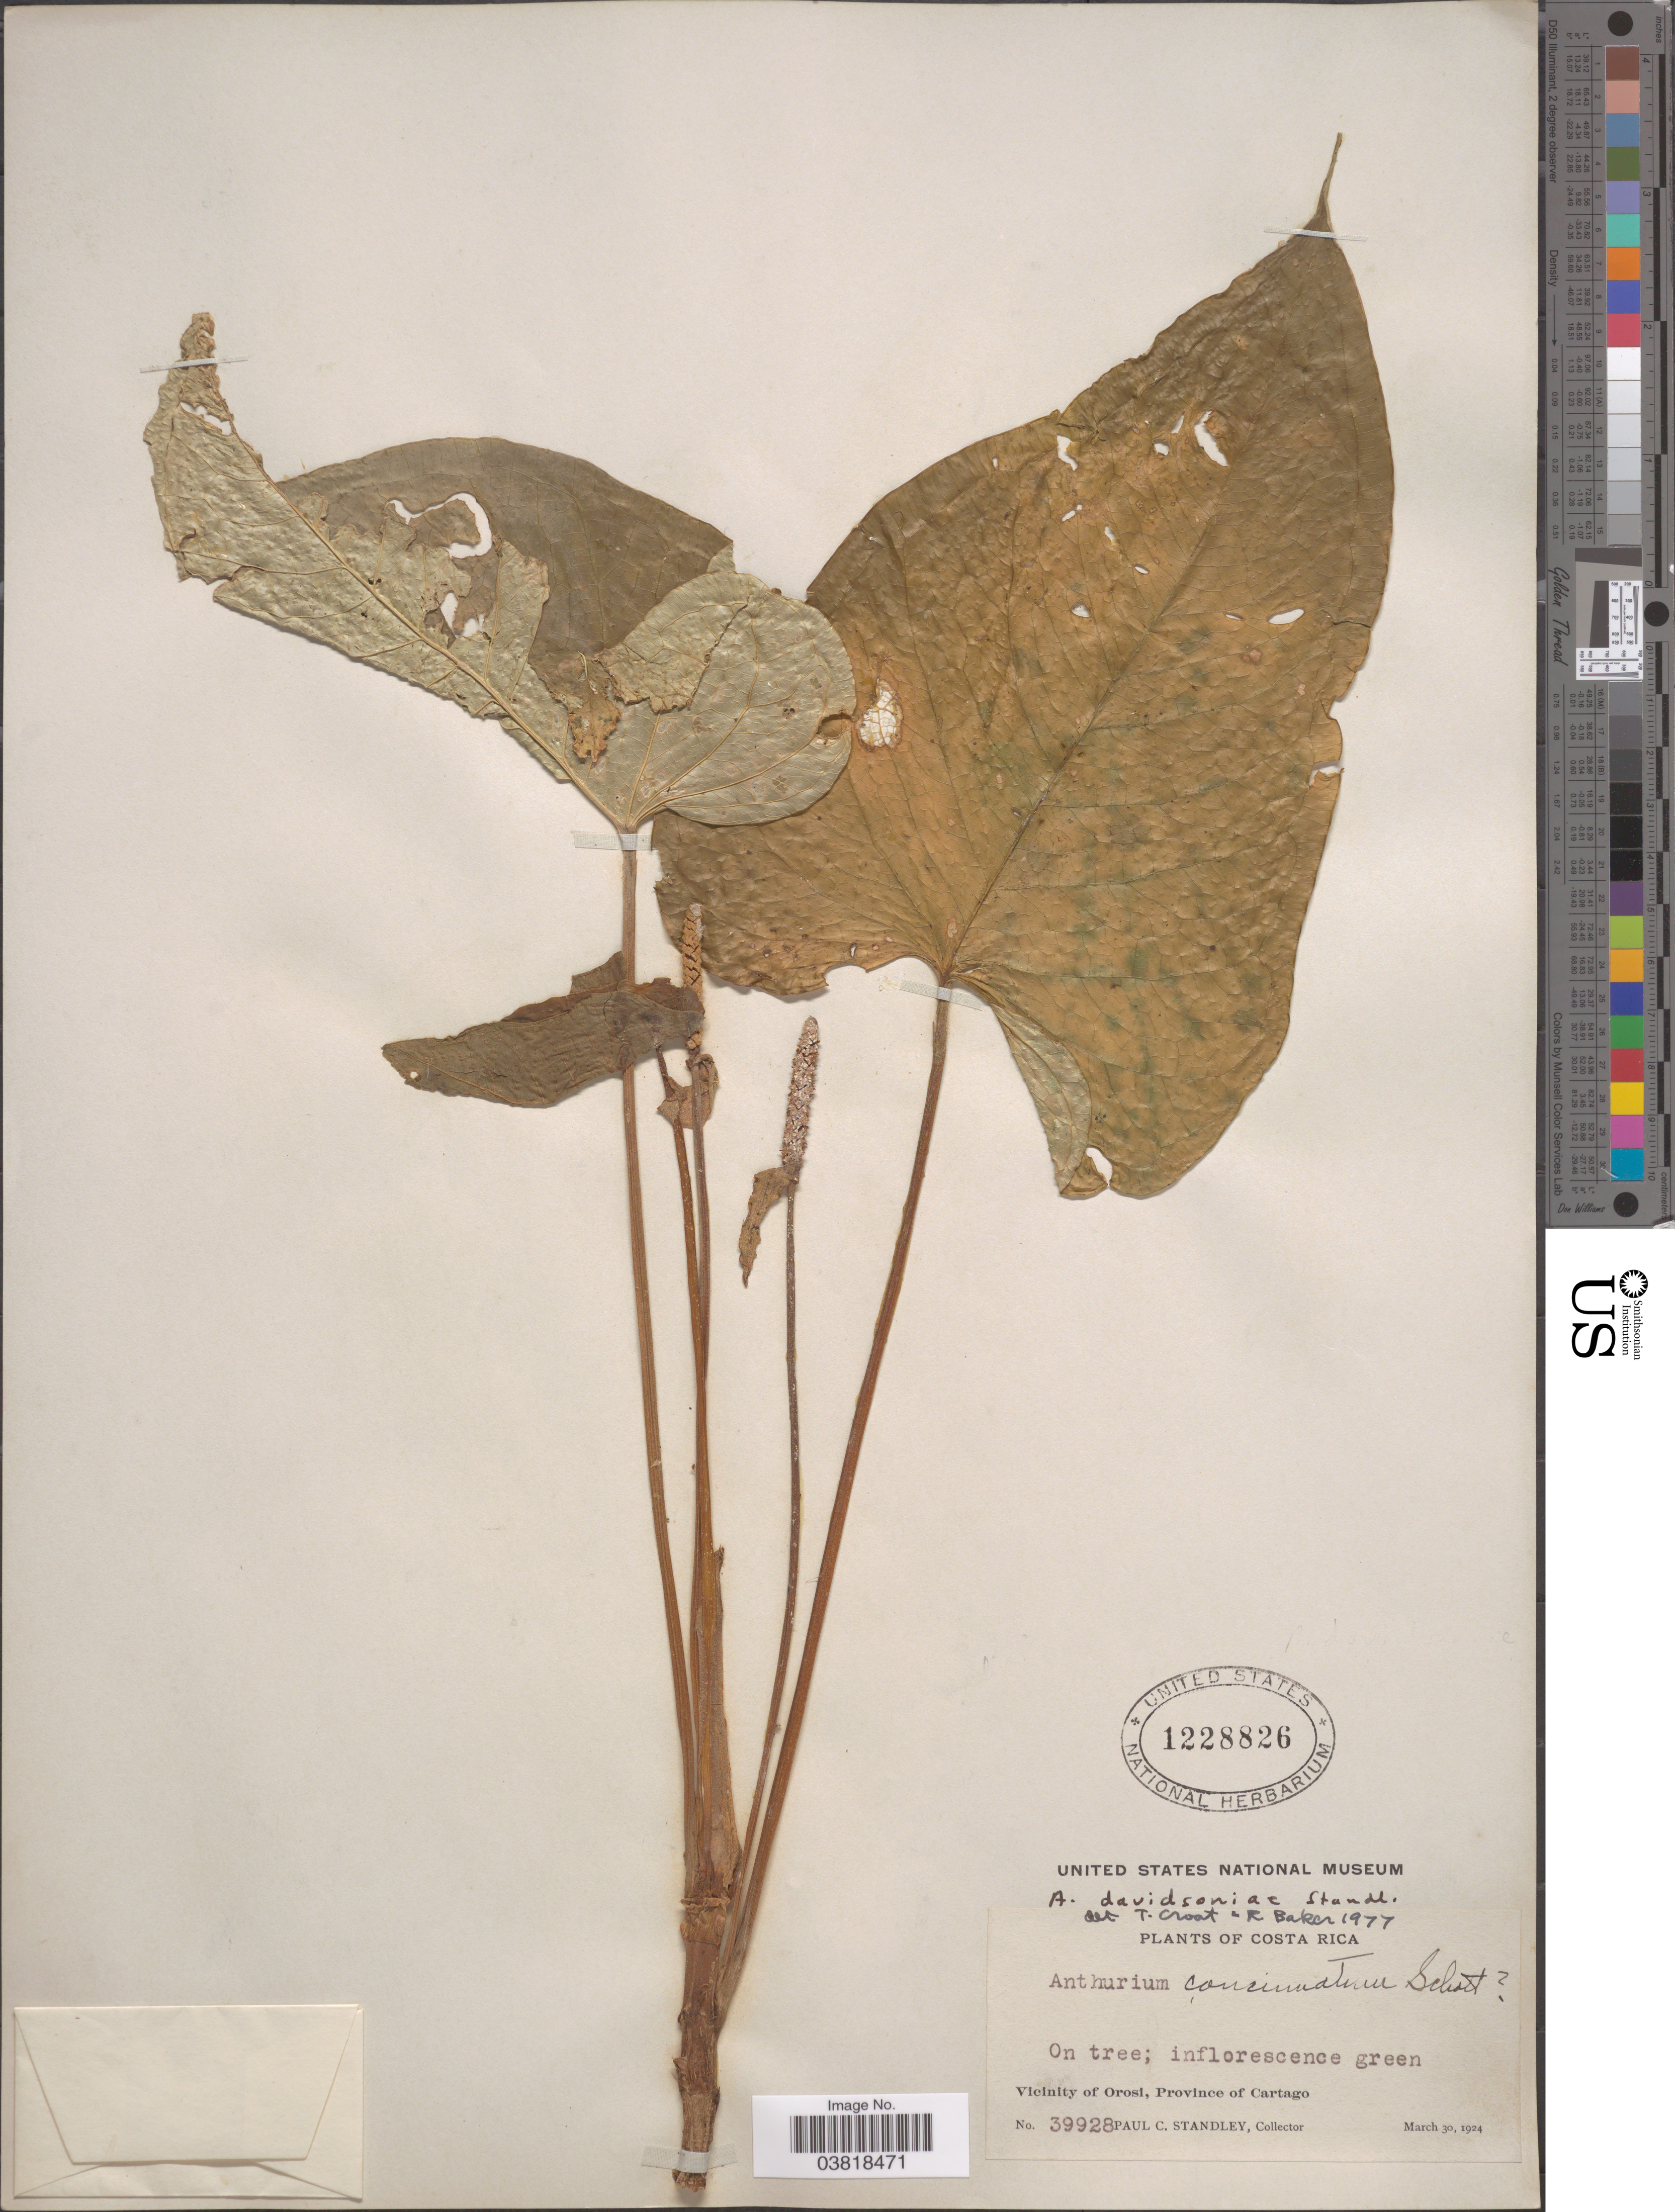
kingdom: Plantae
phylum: Tracheophyta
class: Liliopsida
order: Alismatales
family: Araceae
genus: Anthurium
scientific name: Anthurium davidsoniae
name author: Standl.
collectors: P. C. Standley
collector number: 39928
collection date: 1924-03-30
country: Costa Rica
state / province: Cartago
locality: Vicinity of Orosi.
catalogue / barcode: US 1228826